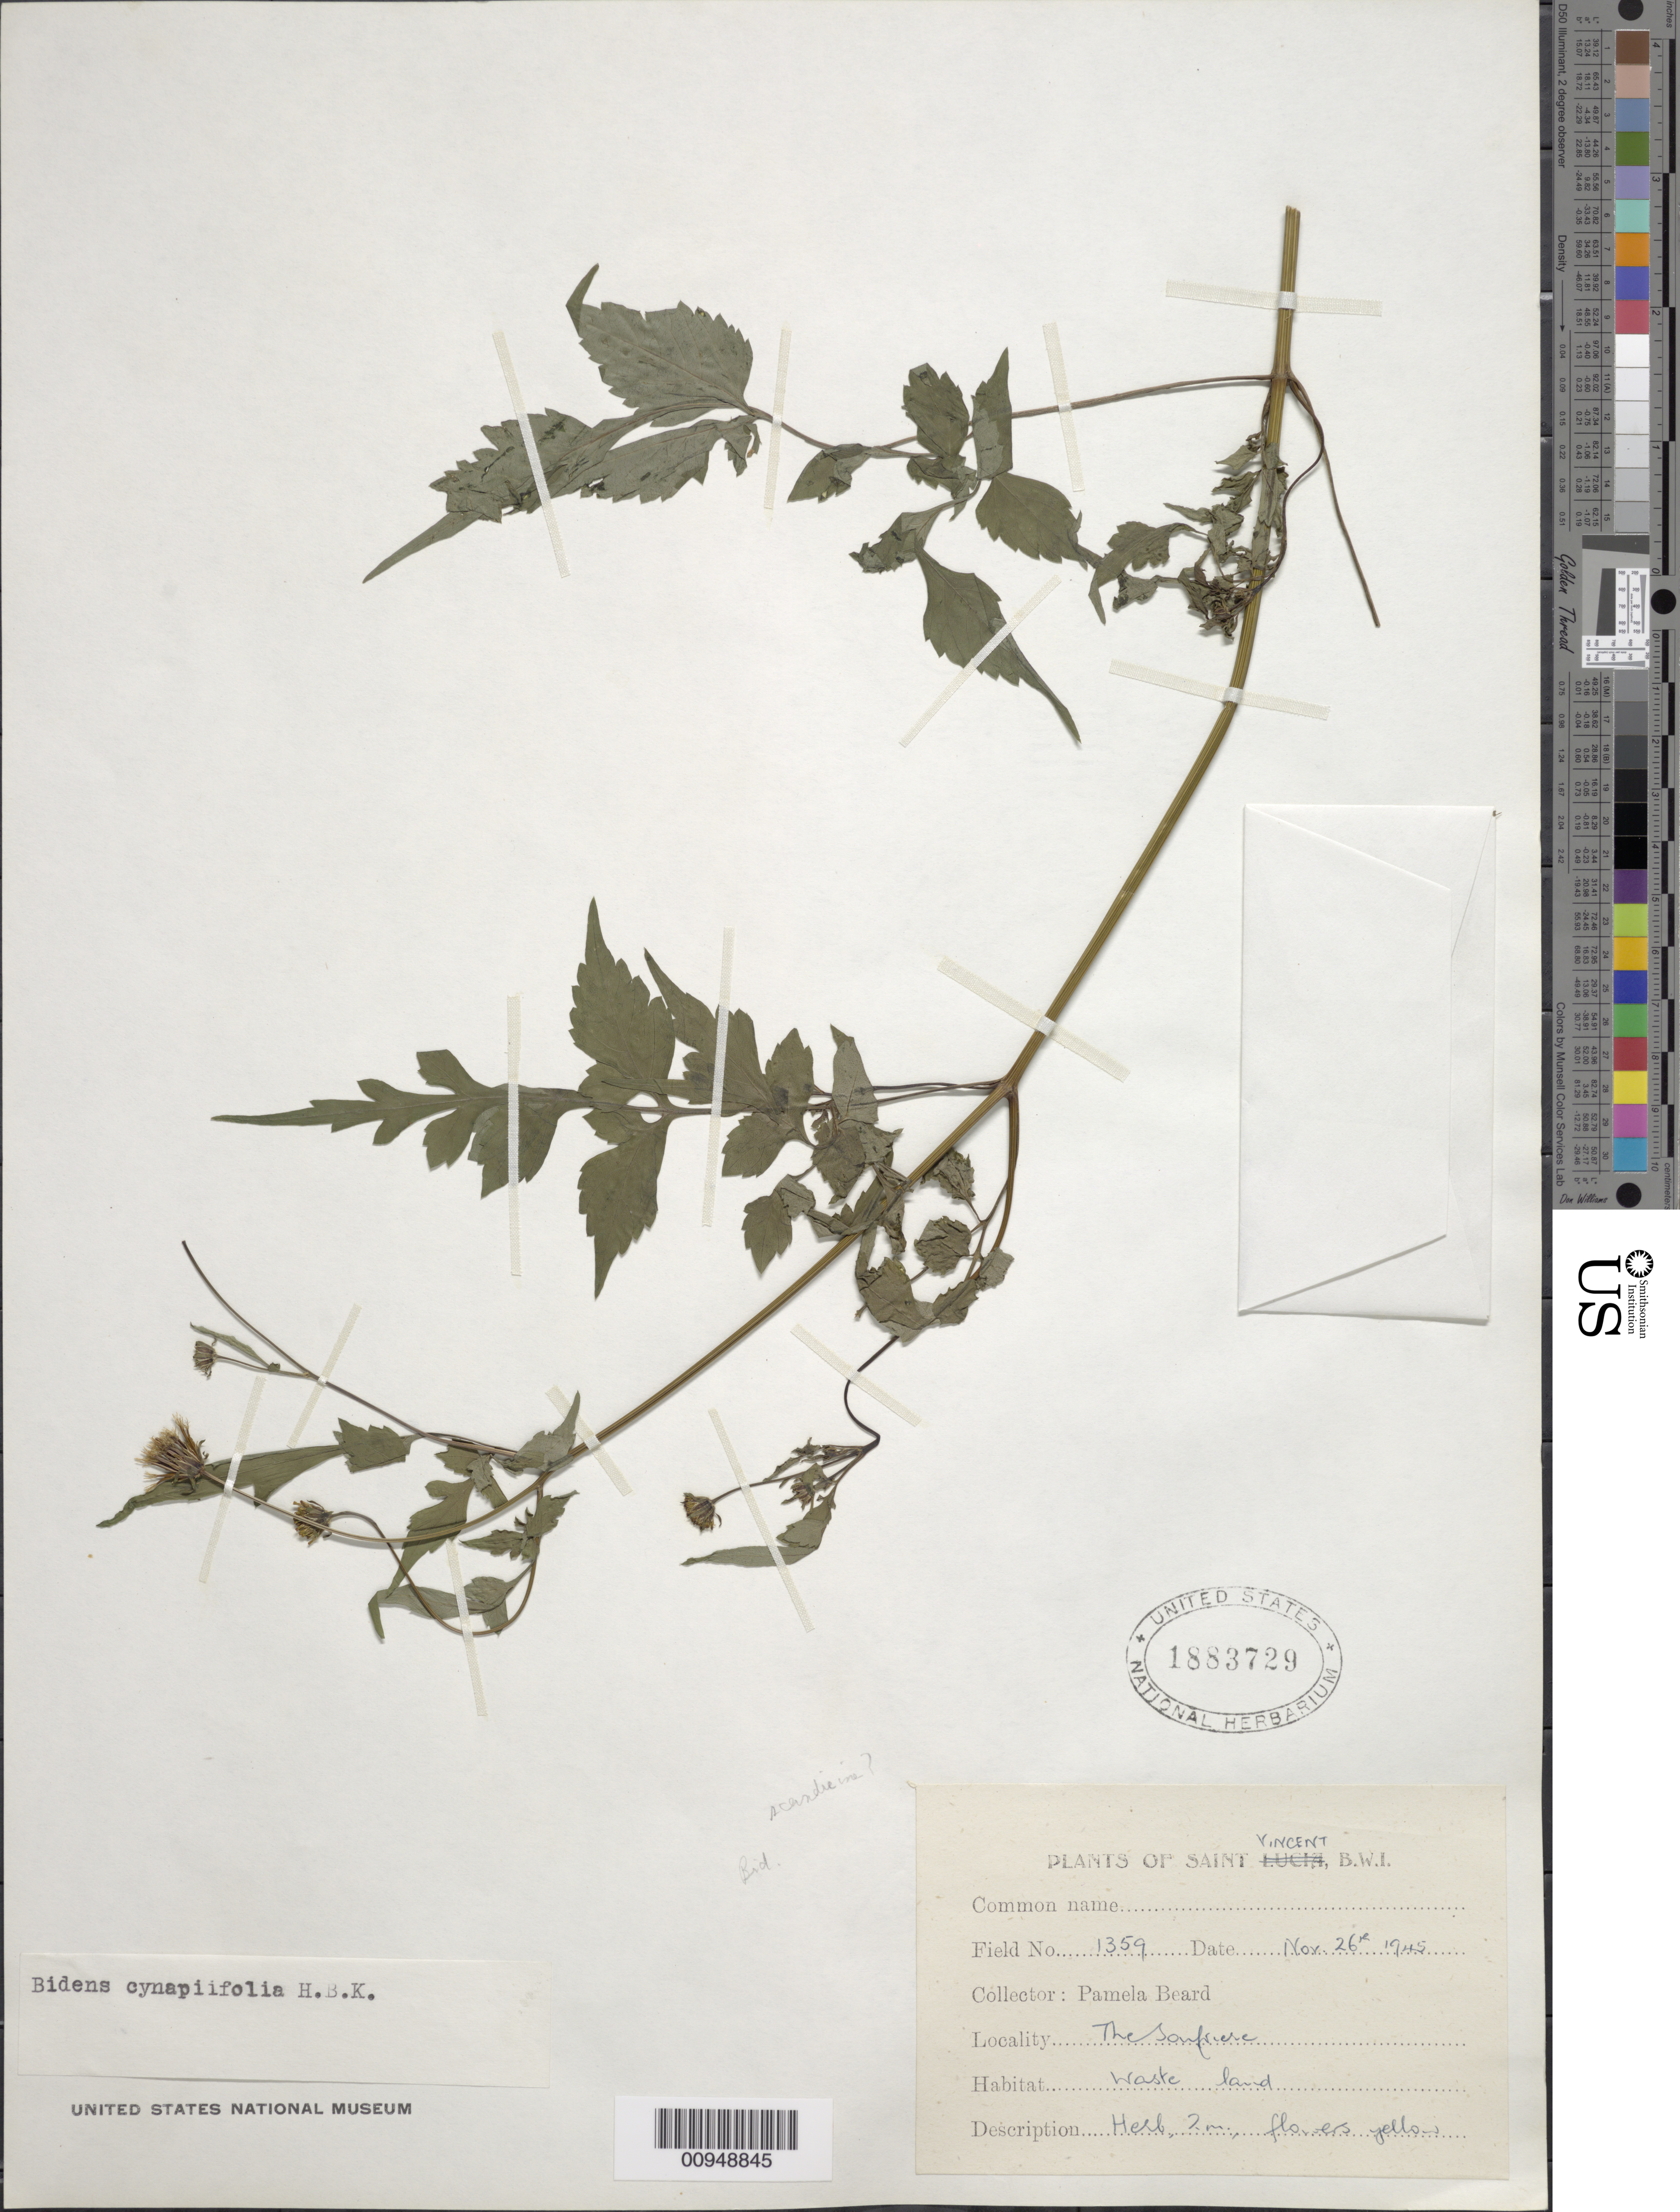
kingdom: Plantae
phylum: Tracheophyta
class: Magnoliopsida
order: Asterales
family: Asteraceae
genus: Bidens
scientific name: Bidens cynapiifolia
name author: Kunth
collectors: P. Beard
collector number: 1359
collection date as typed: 26 Nov 1945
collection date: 1945-11-26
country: St. Vincent - Grenadines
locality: The Soufriere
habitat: Waste land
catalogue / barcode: US 1883729